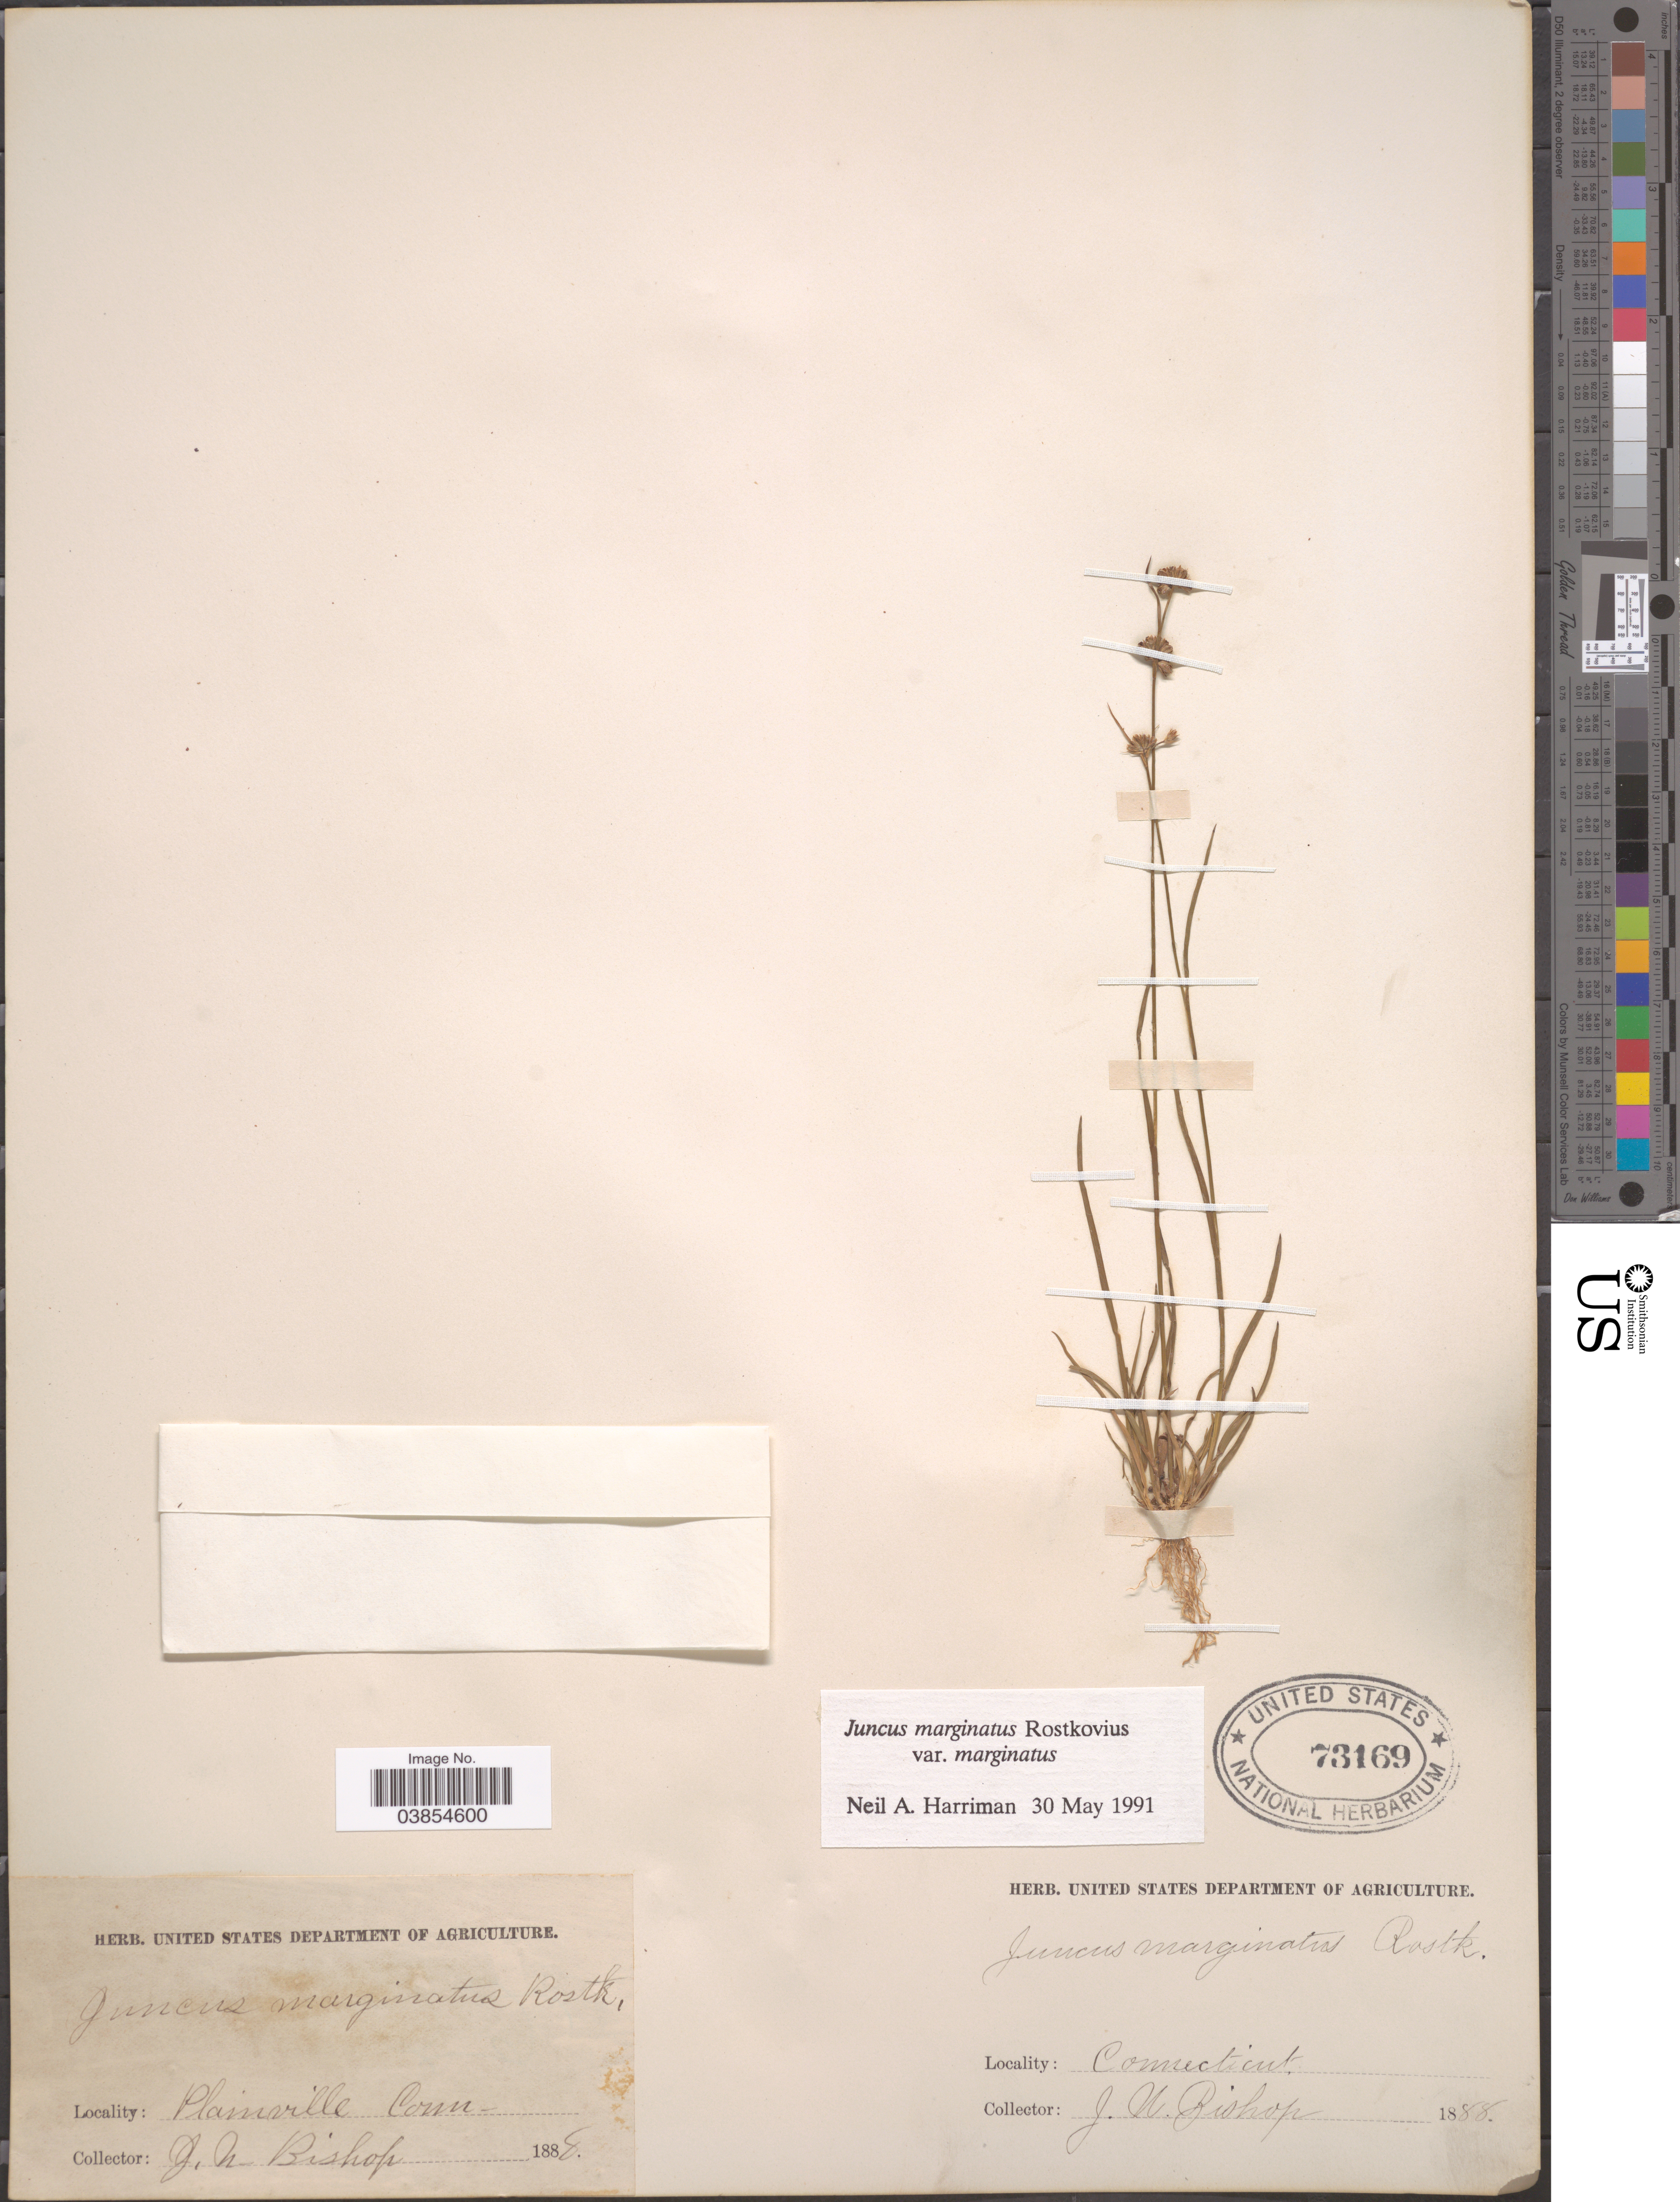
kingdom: Plantae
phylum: Tracheophyta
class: Liliopsida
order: Poales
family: Juncaceae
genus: Juncus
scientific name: Juncus marginatus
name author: Rostk.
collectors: J. Bishop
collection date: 1888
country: United States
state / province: Connecticut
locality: Plainville.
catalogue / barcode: US 73169